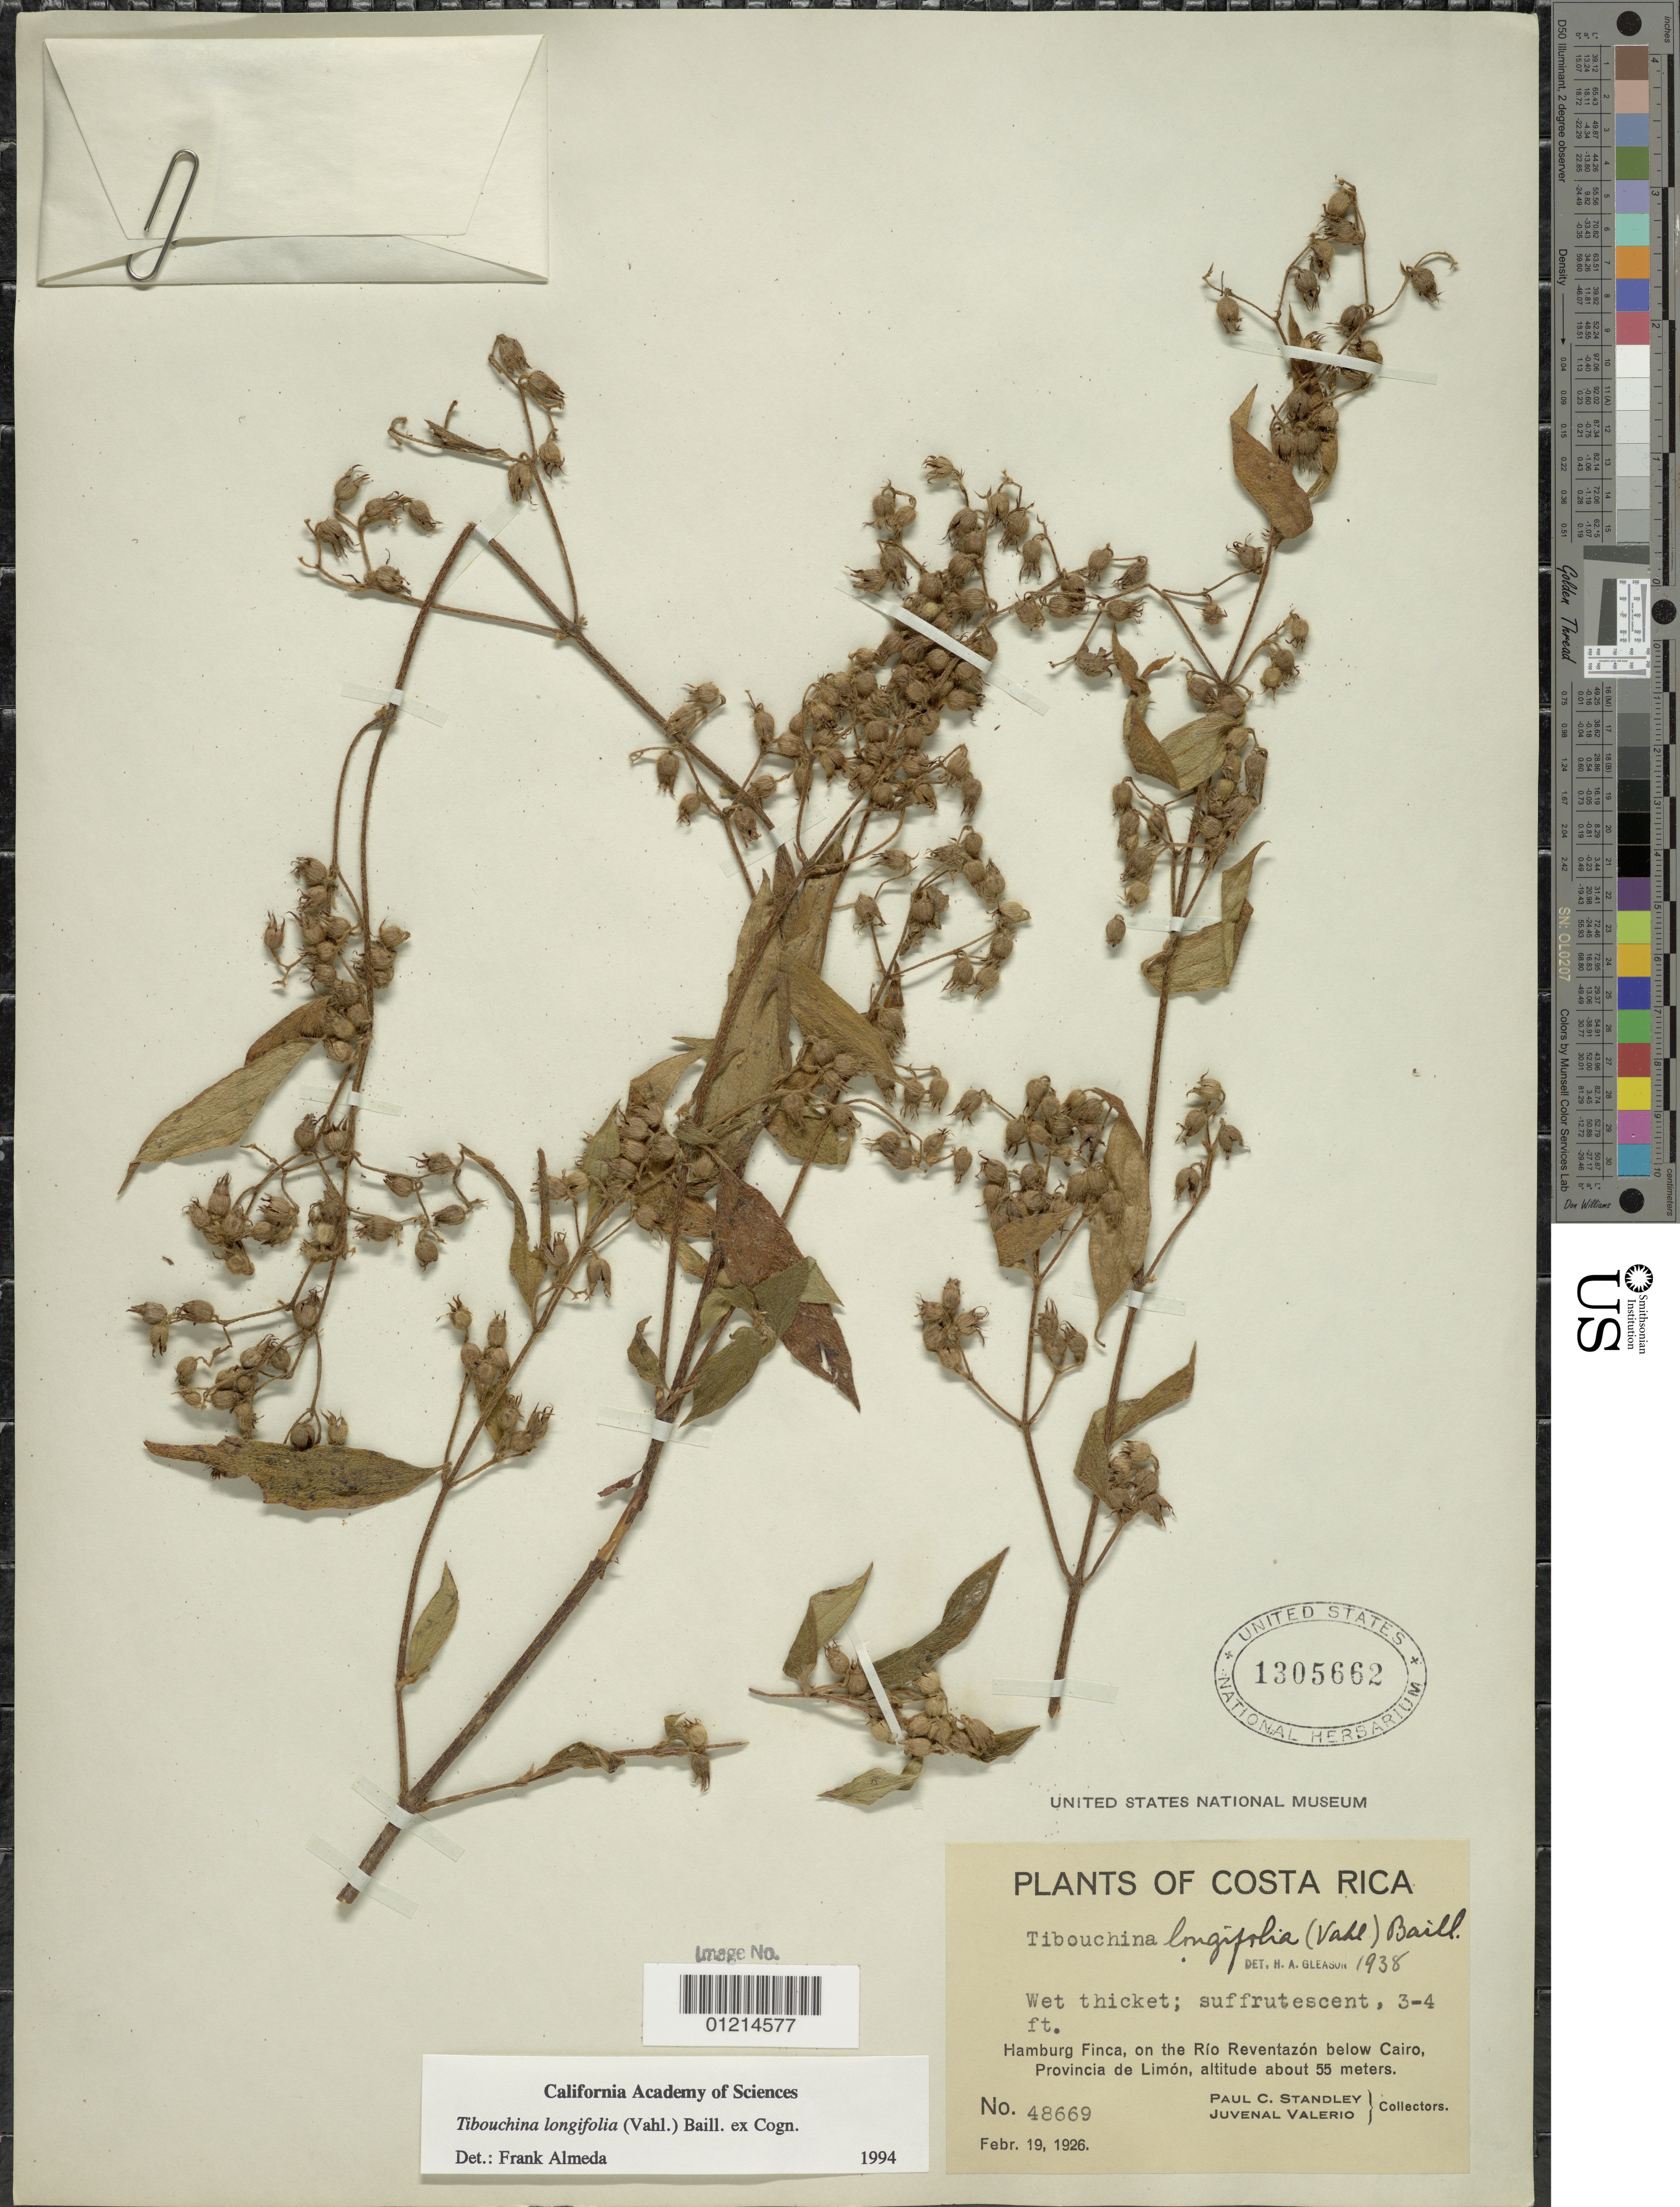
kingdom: Plantae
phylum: Tracheophyta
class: Magnoliopsida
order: Myrtales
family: Melastomataceae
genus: Chaetogastra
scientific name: Chaetogastra longifolia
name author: (Vahl) DC.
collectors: P. C. Standley & J. Valerio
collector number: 48669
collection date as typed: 19 Feb 1926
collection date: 1926-02-19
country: Costa Rica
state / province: Limón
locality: Hamburg Finca, on the Rio Reventazón below Cairo.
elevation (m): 55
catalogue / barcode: US 1305662